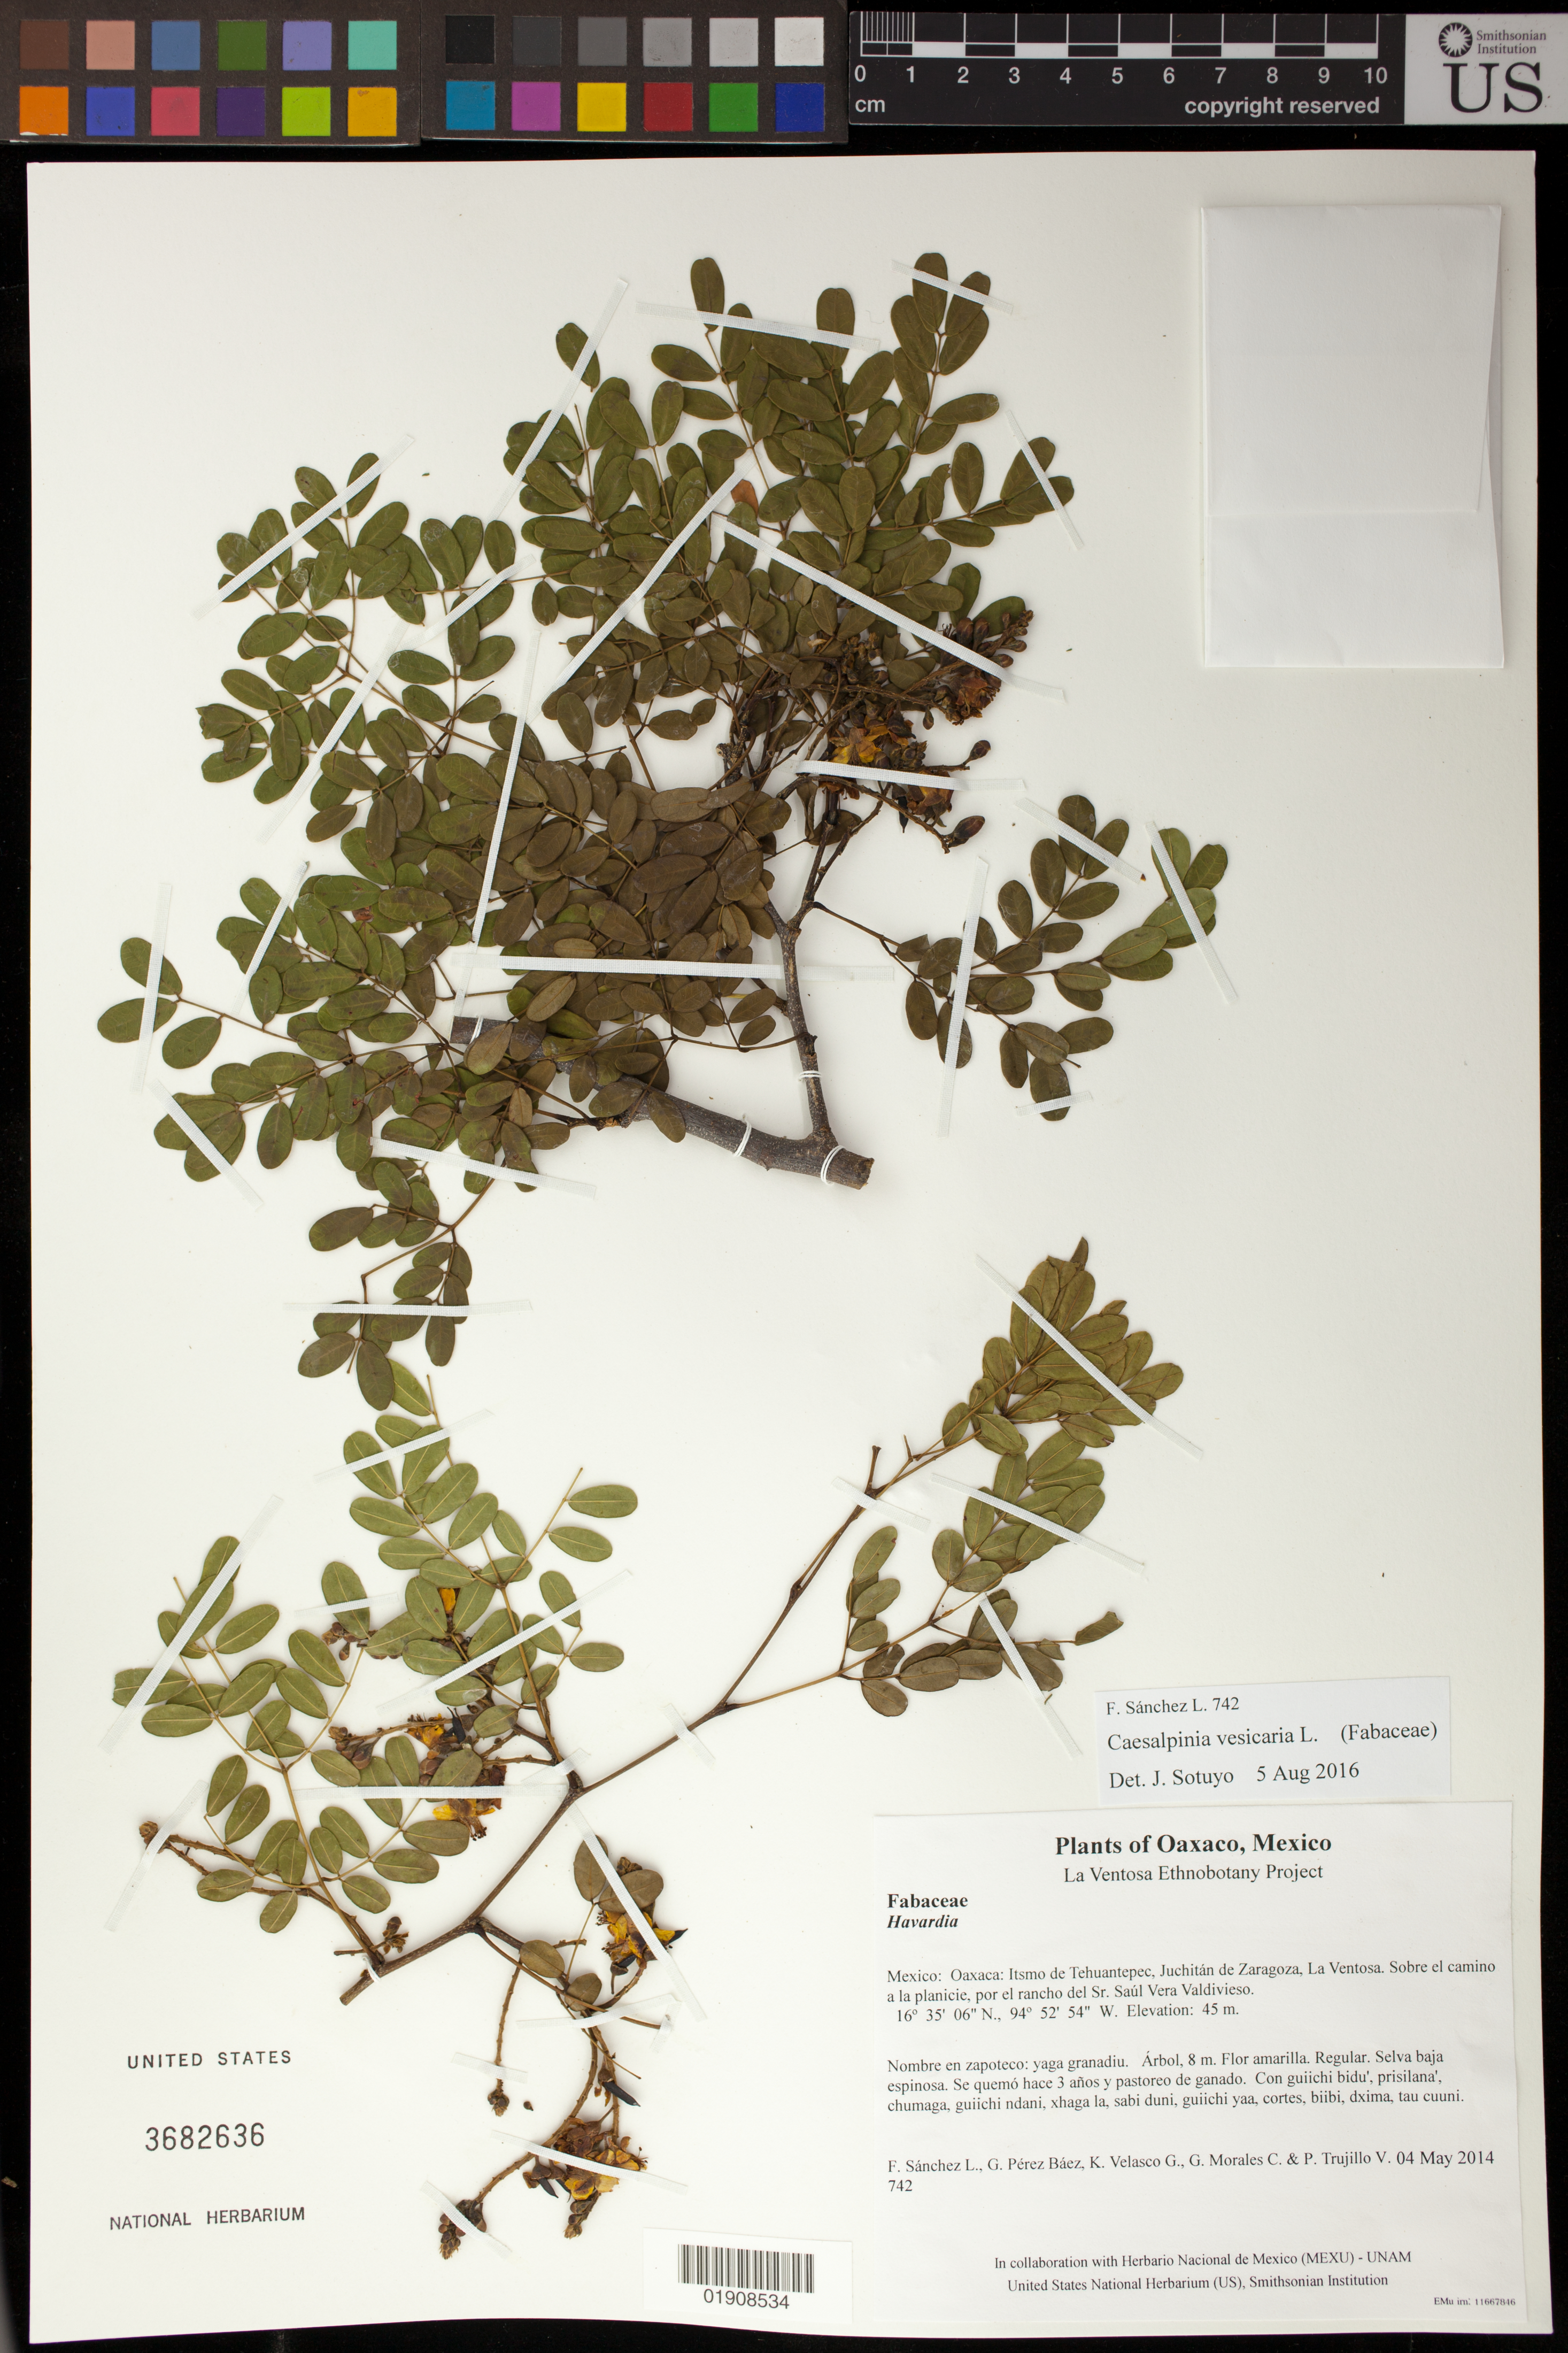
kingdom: Plantae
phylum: Tracheophyta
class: Magnoliopsida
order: Fabales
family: Fabaceae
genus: Libidibia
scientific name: Libidibia sclerocarpa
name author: (Standl.) Britton & Rose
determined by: Strong, Mark T., (BOT), Smithsonian Institution - National Museum of Natural History (UNITED STATES)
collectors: F. Sánchez L., G. Pérez Báez, K. Velasco G., G. Morales C. & P. Trujillo V.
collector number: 742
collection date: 2014-05-04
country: Mexico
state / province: Oaxaca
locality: Itsmo de Tehuantepec, Juchitán de Zaragoza, La Ventosa. Sobre el camino a la planicie, por el rancho del Sr. Saúl Vera Valdivieso.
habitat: Selva baja espinosa. Se quemó hace 3 años y pastoreo de ganado.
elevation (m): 45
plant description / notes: JEBOT, MEXU, SERO, SIPI; Yaga. 8 m. Guie' naguchi. Nuu.; granadillo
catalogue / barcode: US 3682636